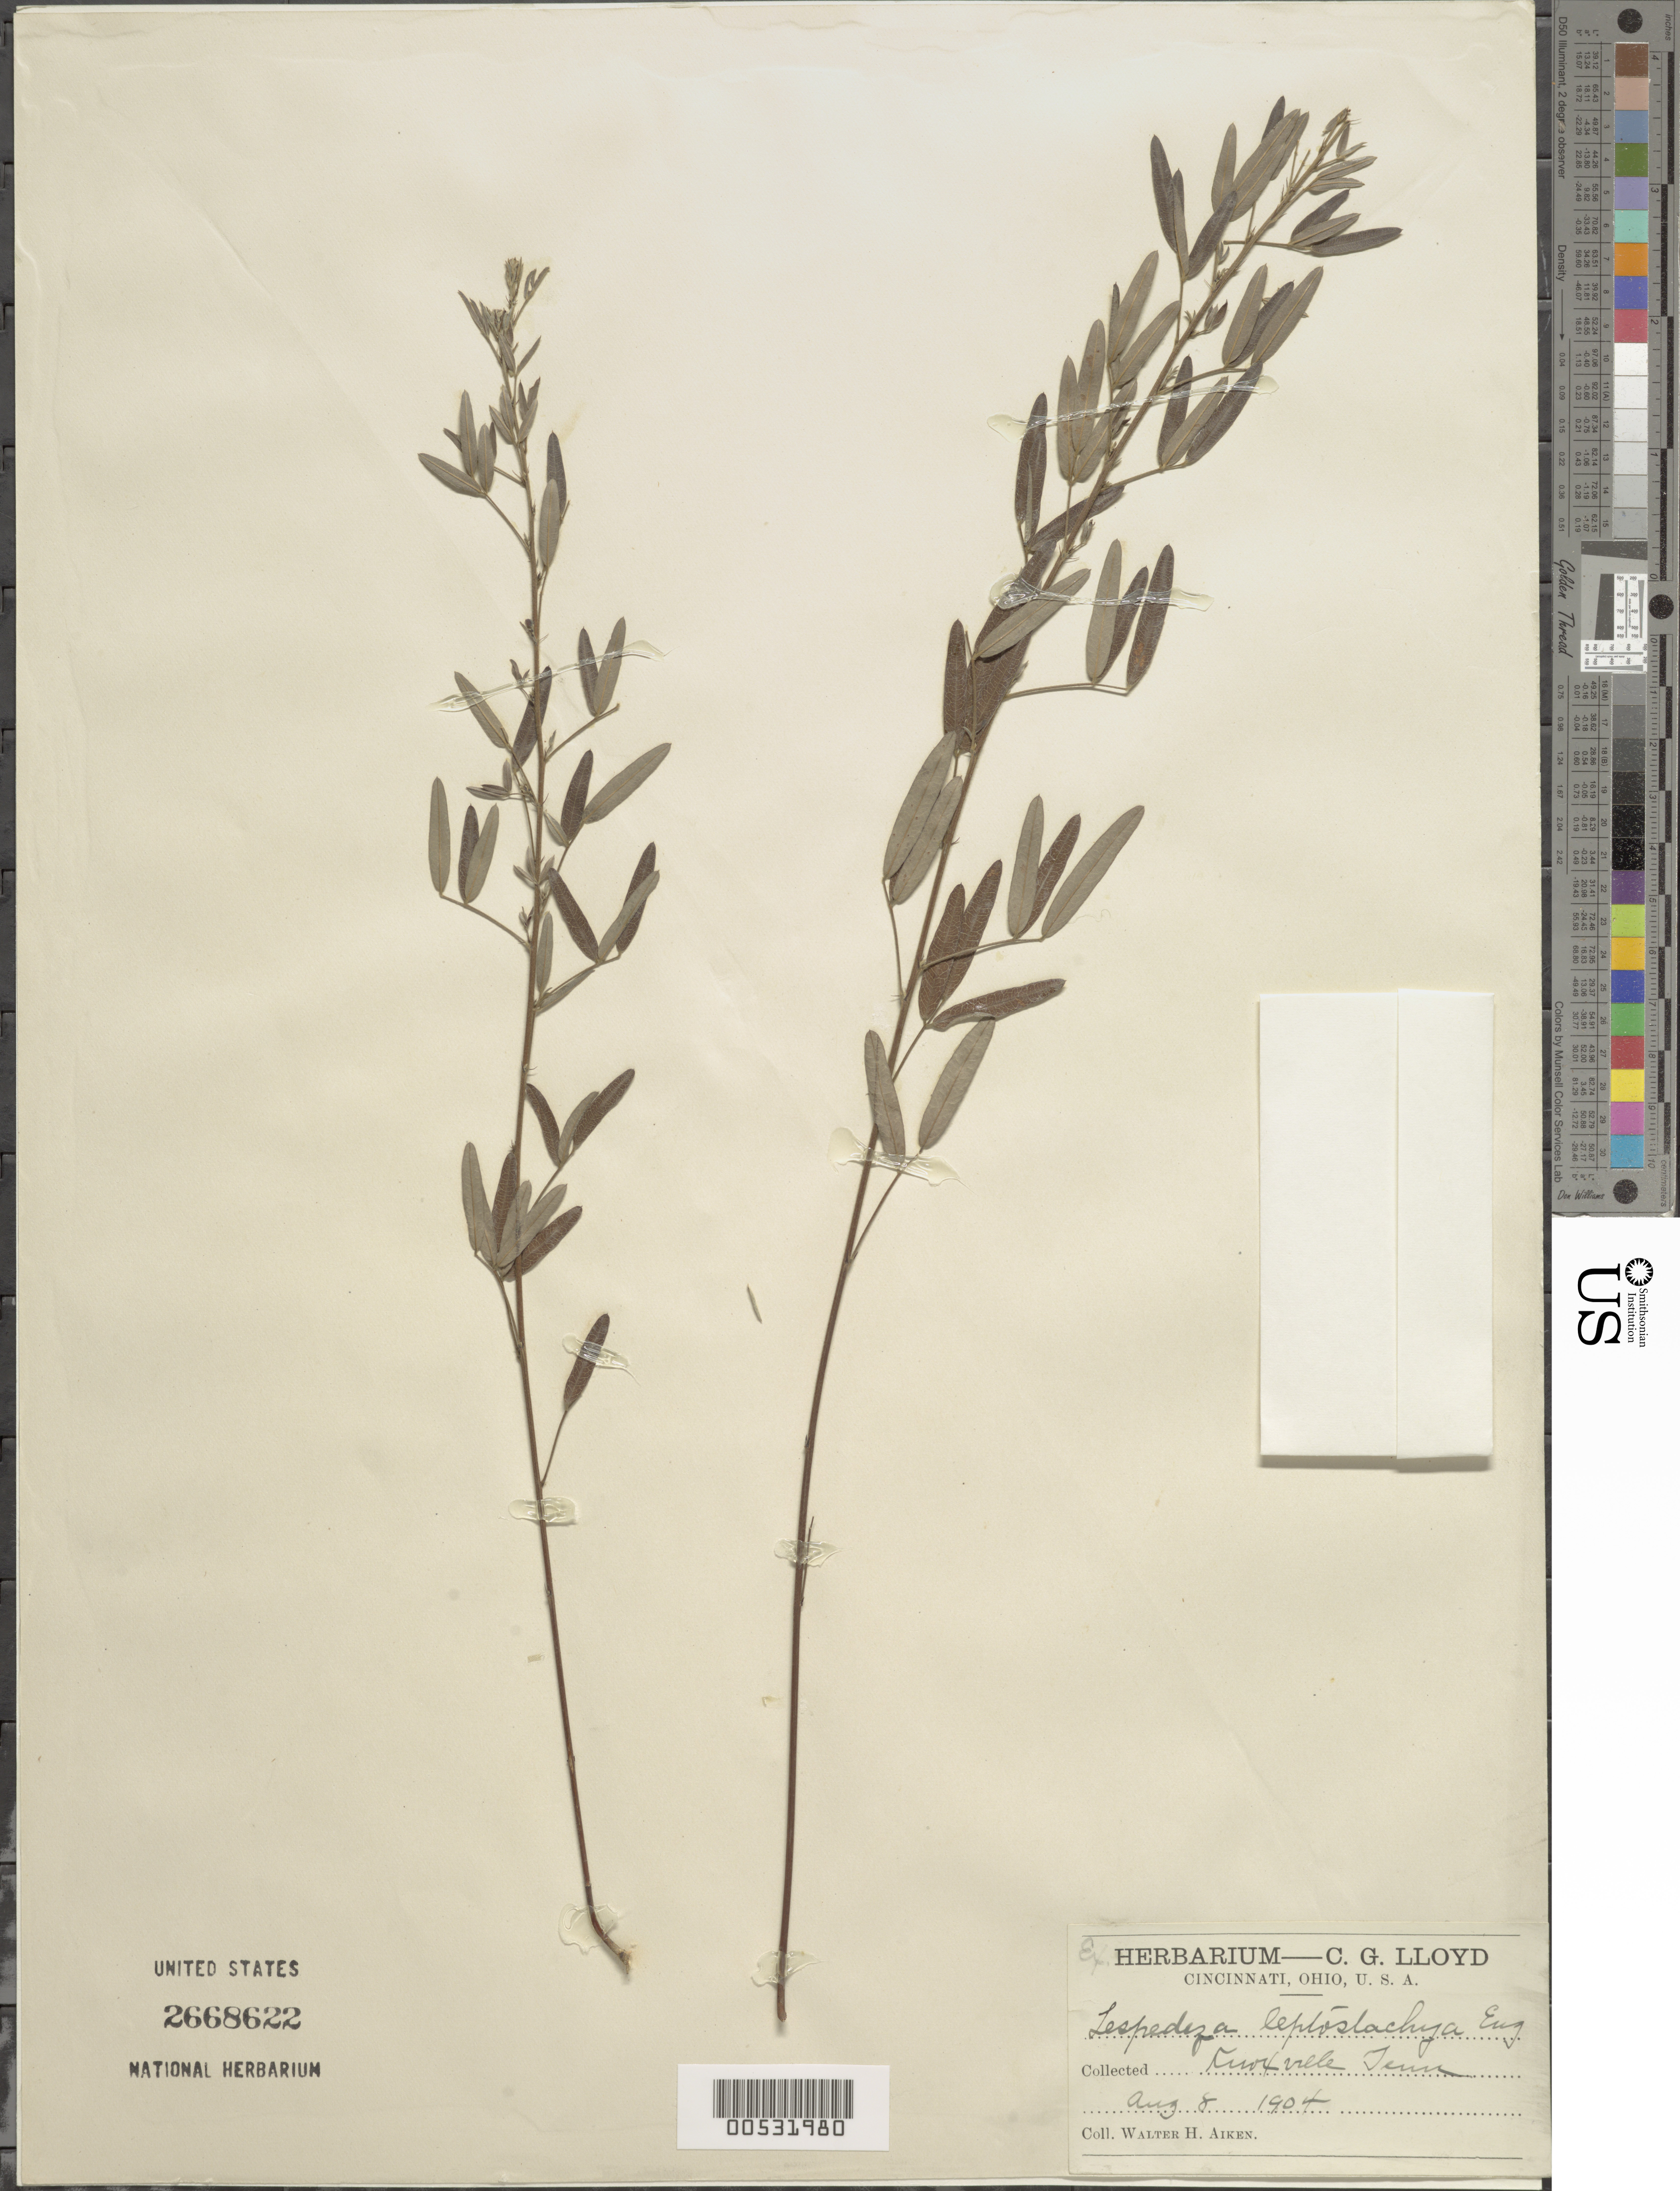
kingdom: Plantae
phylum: Tracheophyta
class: Magnoliopsida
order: Fabales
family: Fabaceae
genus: Lespedeza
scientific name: Lespedeza leptostachya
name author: Engelm.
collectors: W. Aiken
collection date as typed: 08 Aug 1904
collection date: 1904-08-08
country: United States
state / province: Tennessee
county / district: Knox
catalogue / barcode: US 2668622